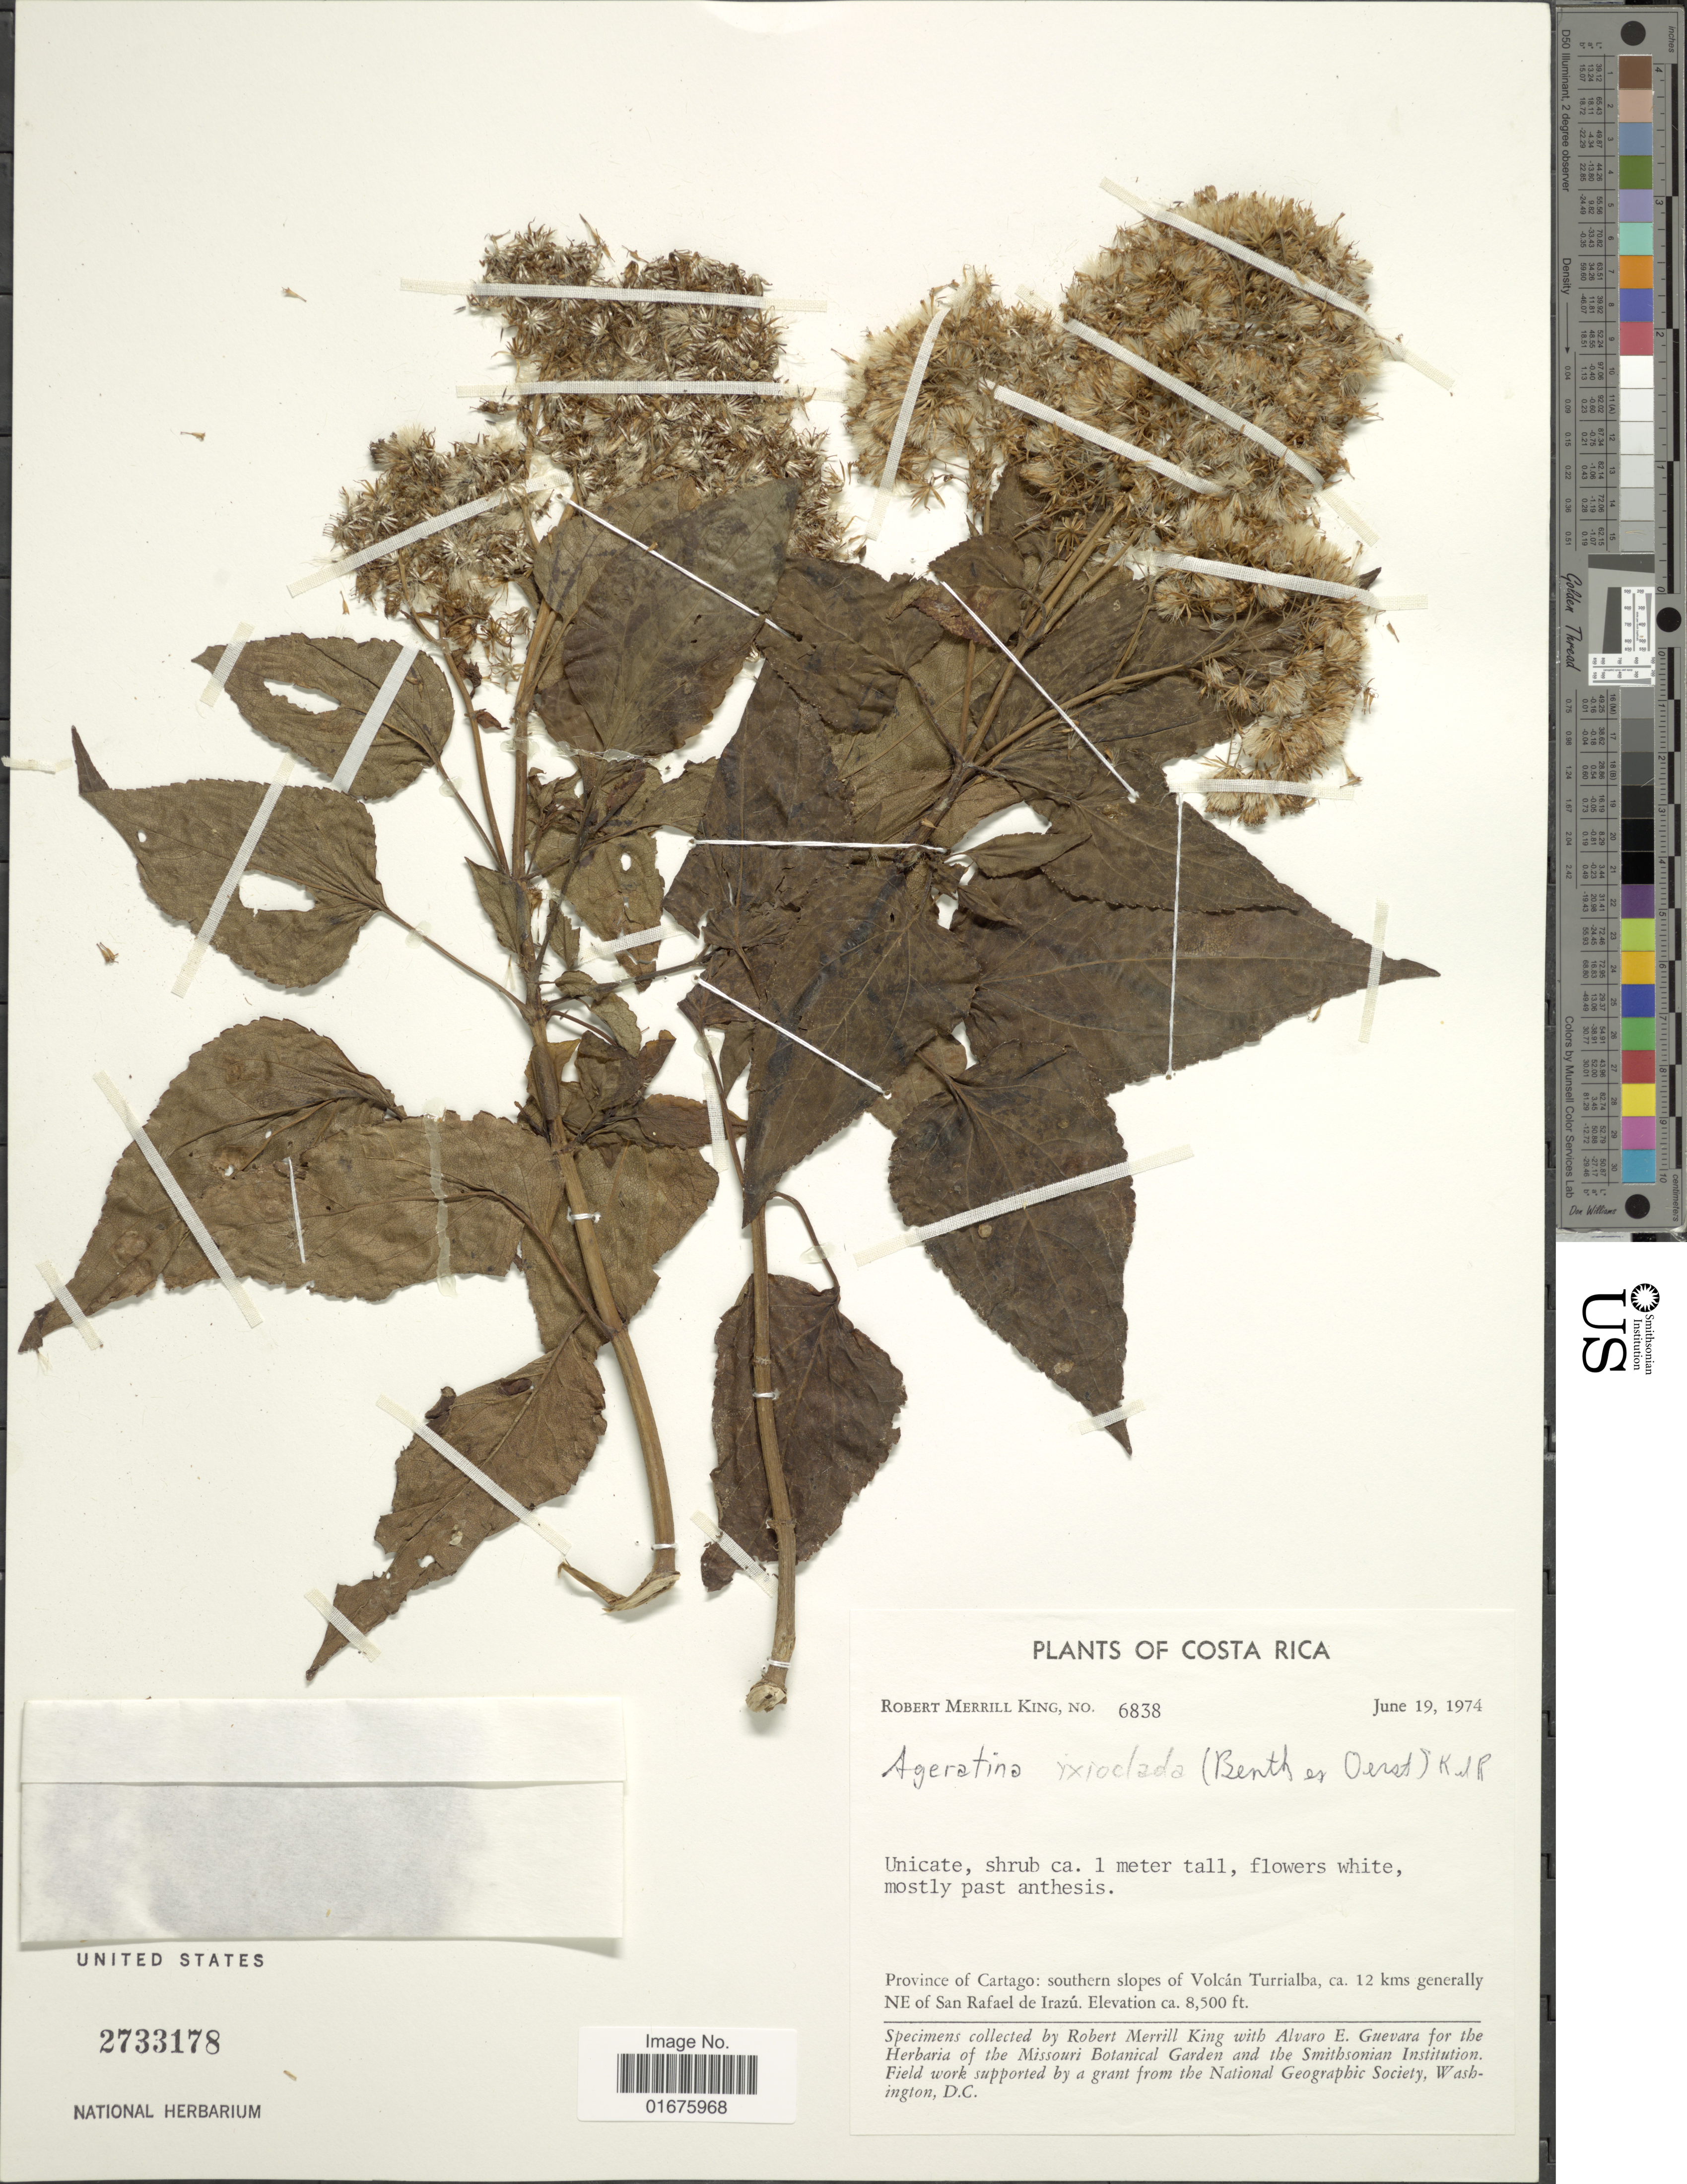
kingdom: Plantae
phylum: Tracheophyta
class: Magnoliopsida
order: Asterales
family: Asteraceae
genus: Ageratina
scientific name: Ageratina ixiocladon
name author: (Benth. ex Oerst.) R.M. King & H. Rob.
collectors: R. M. King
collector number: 6838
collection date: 1974-06-19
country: Costa Rica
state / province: Cartago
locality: Souhern slopes of Volcán Turrialba, ca. 12 kms generally NE of San Rafael de Irazú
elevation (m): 2591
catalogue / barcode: US 2733178